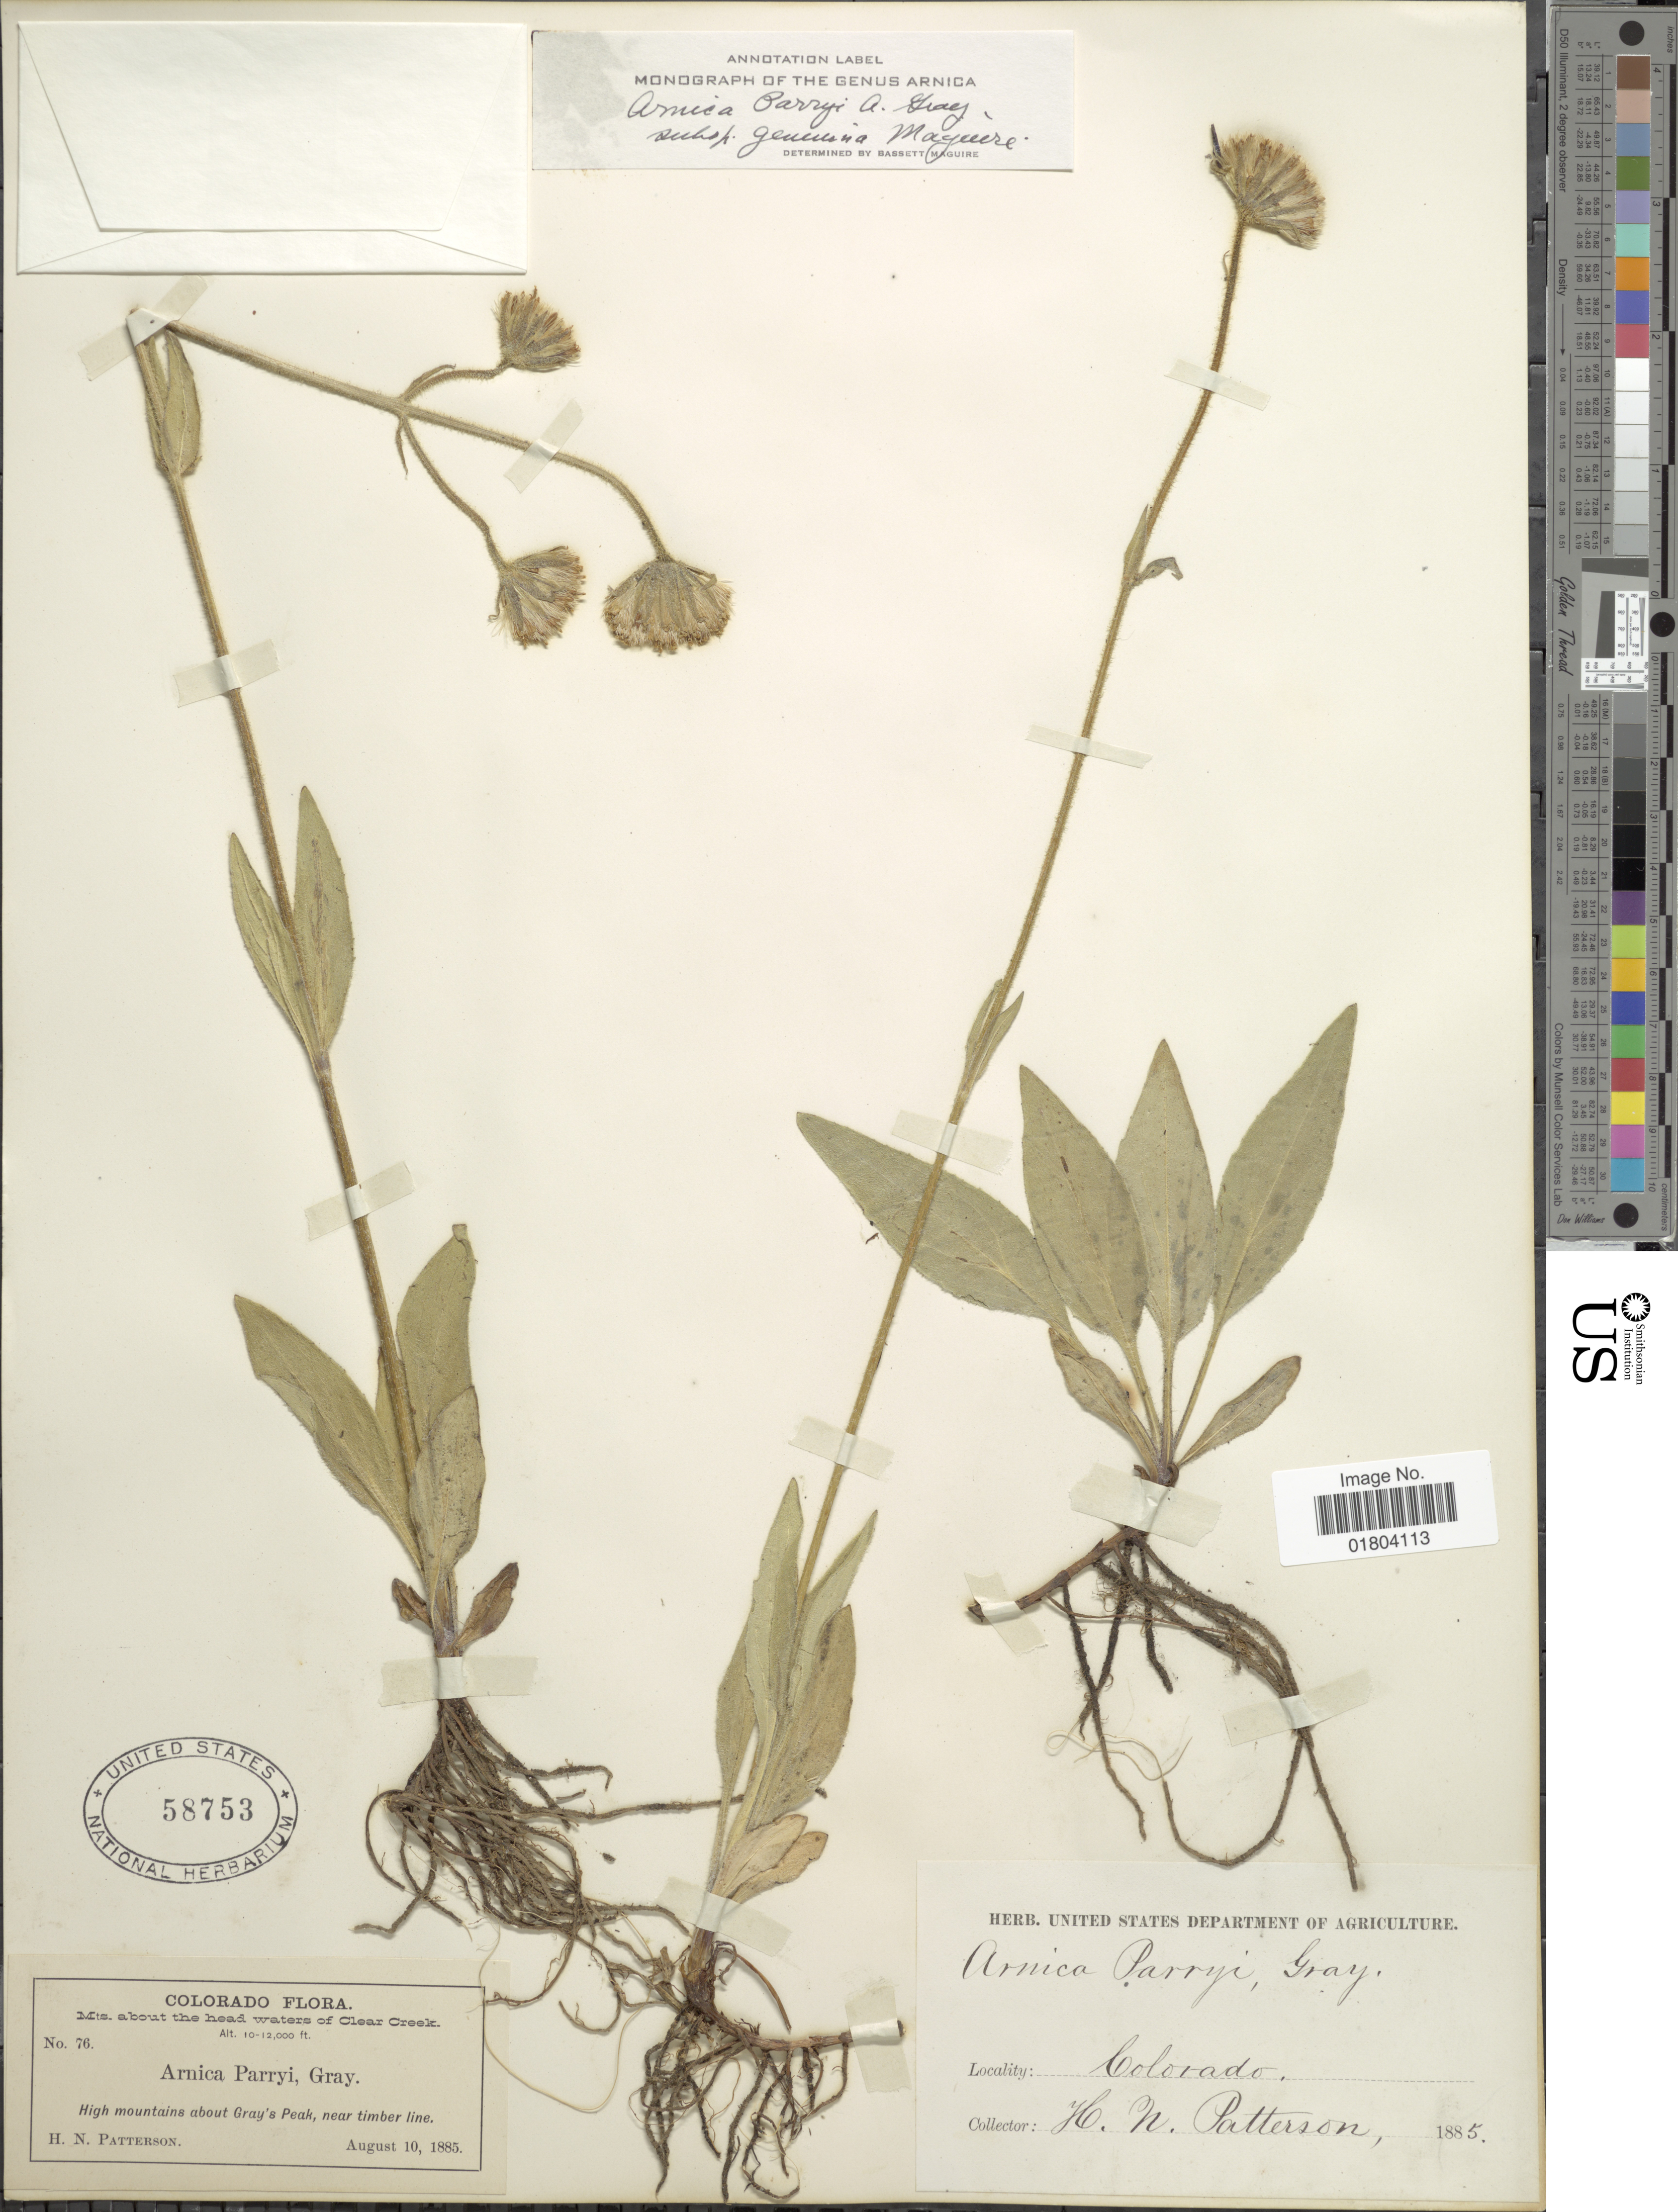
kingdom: Plantae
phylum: Tracheophyta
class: Magnoliopsida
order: Asterales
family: Asteraceae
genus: Arnica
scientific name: Arnica parryi subsp. genuina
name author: Maguire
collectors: H. N. Patterson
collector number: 76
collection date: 1885-08-10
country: United States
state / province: Colorado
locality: Mts about the head waters of Clear Creek, High mountains about Gray's Peak, near timber line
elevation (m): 3048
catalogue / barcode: US 58753